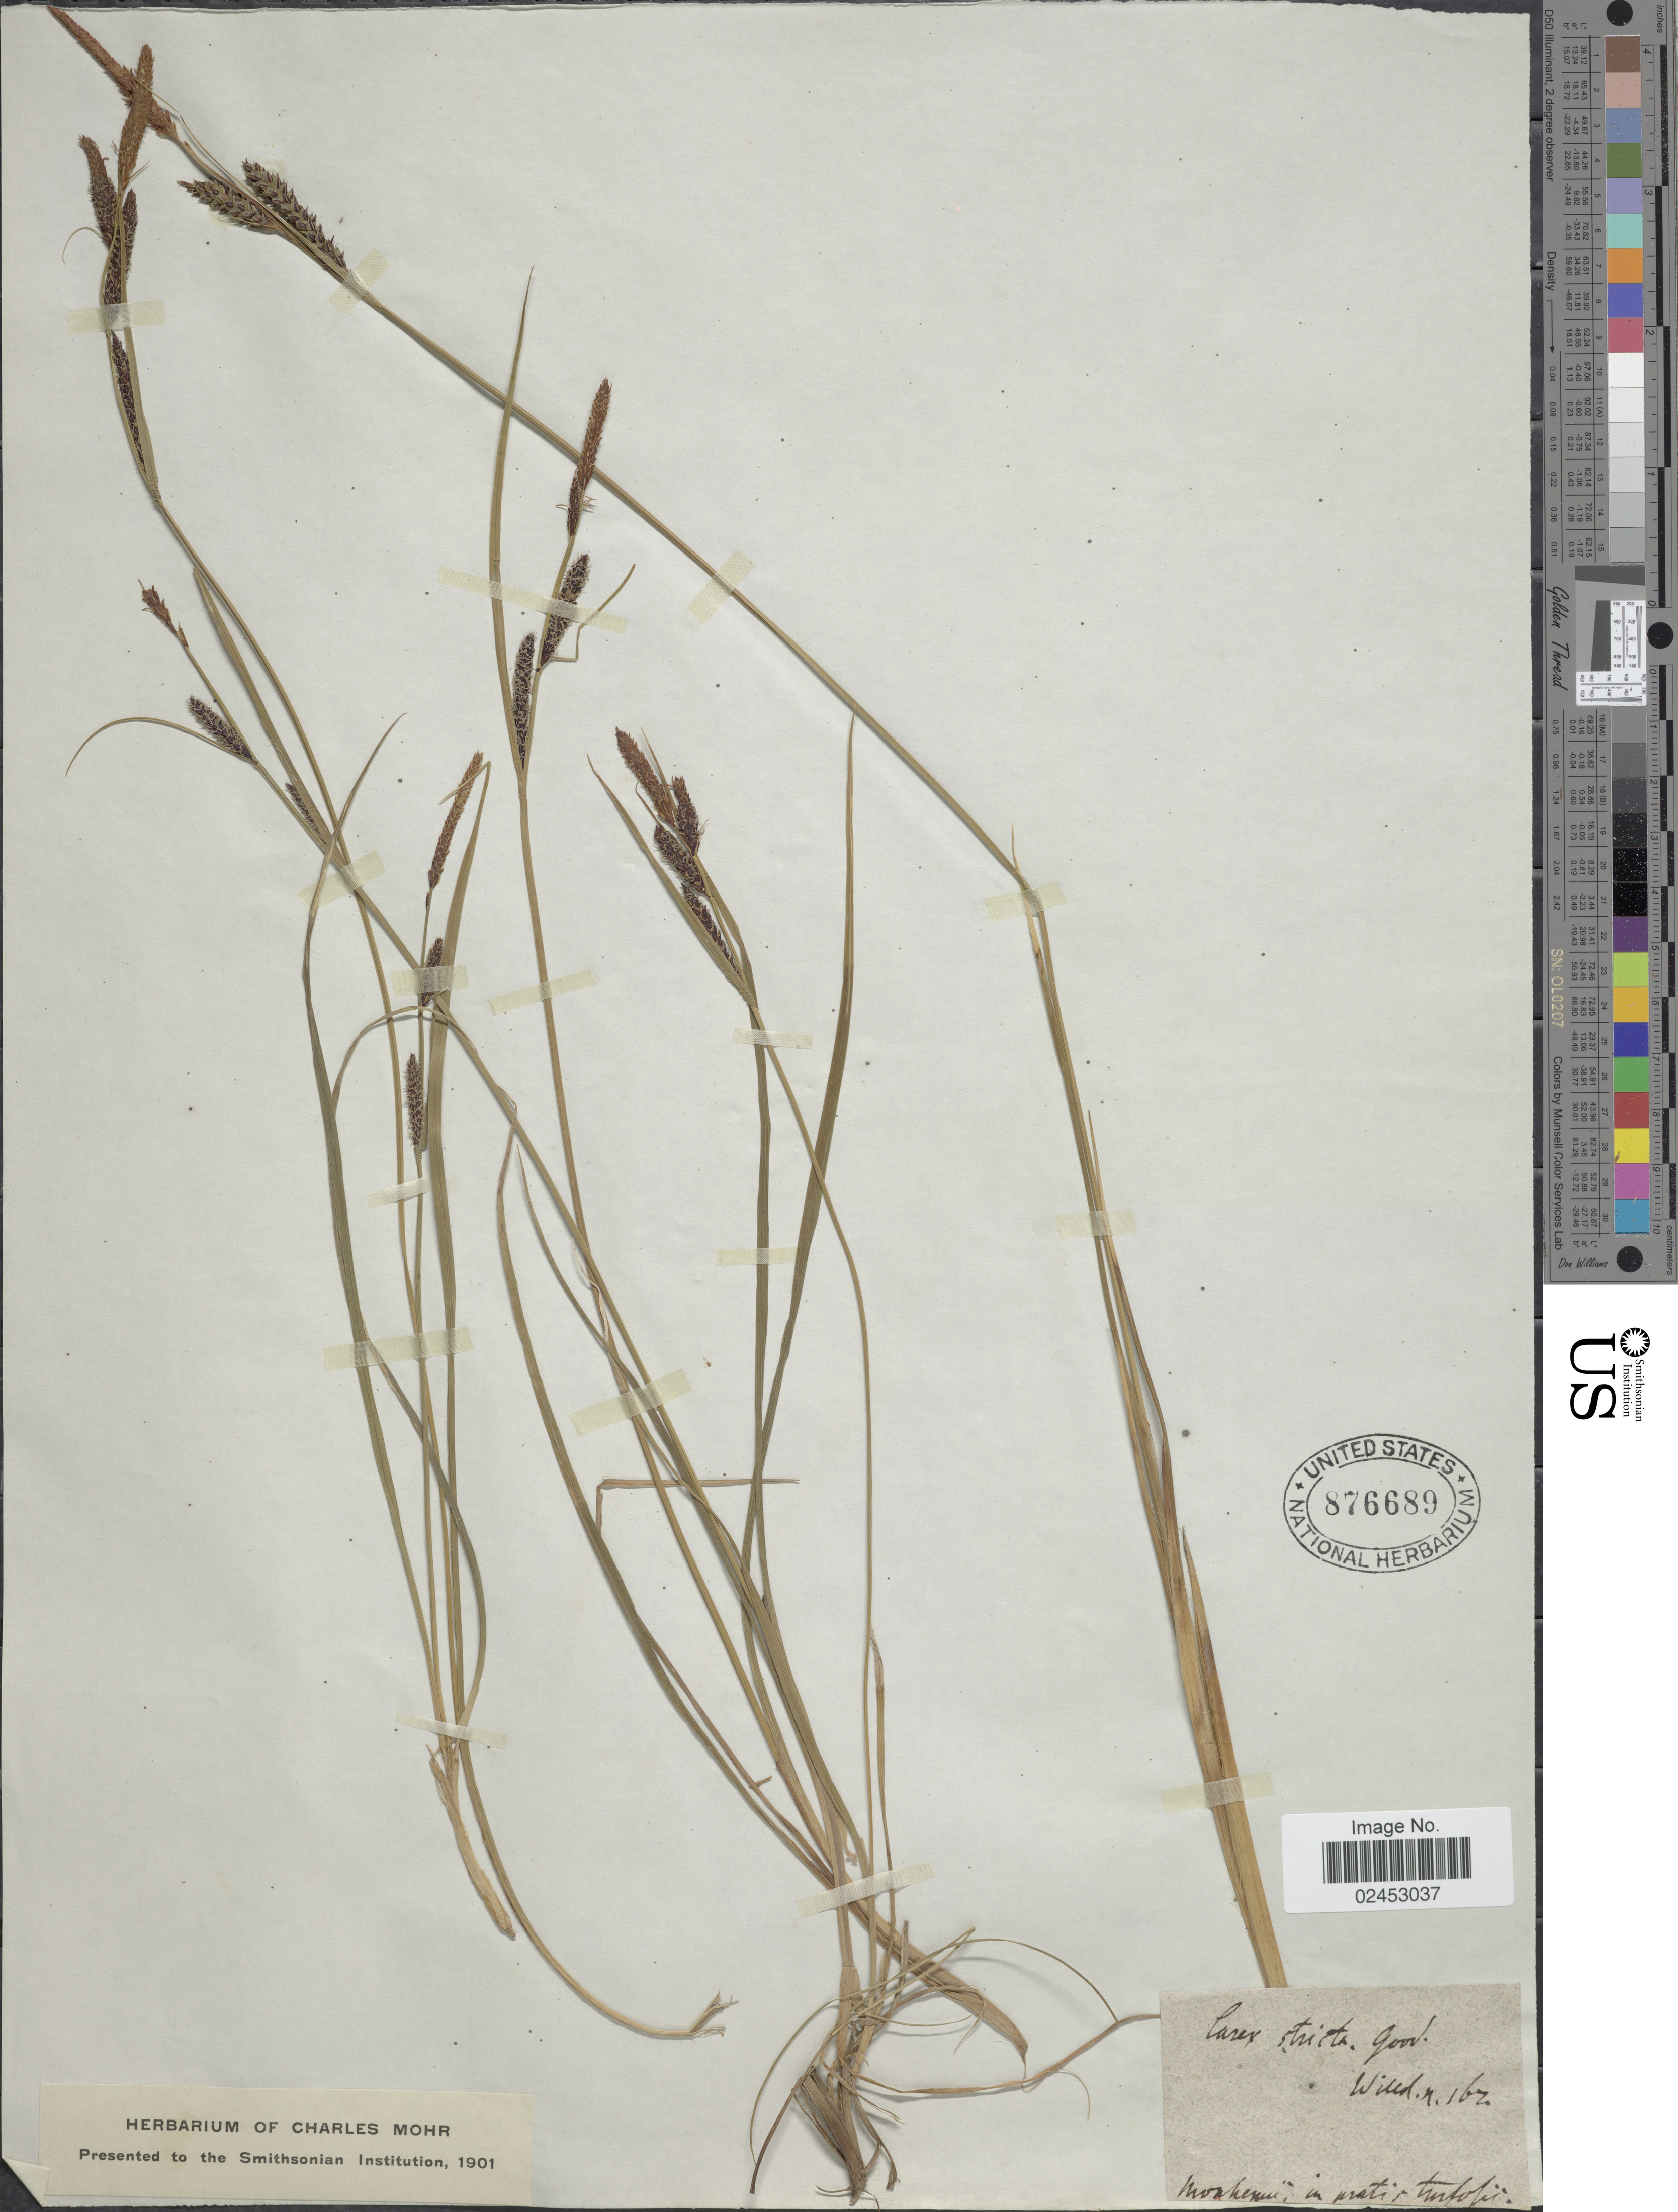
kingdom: Plantae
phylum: Tracheophyta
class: Liliopsida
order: Poales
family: Cyperaceae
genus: Carex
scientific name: Carex stricta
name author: Lam.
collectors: Willd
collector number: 162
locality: Morheim; in pratis turfosis. [interpreted]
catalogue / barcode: US 876689